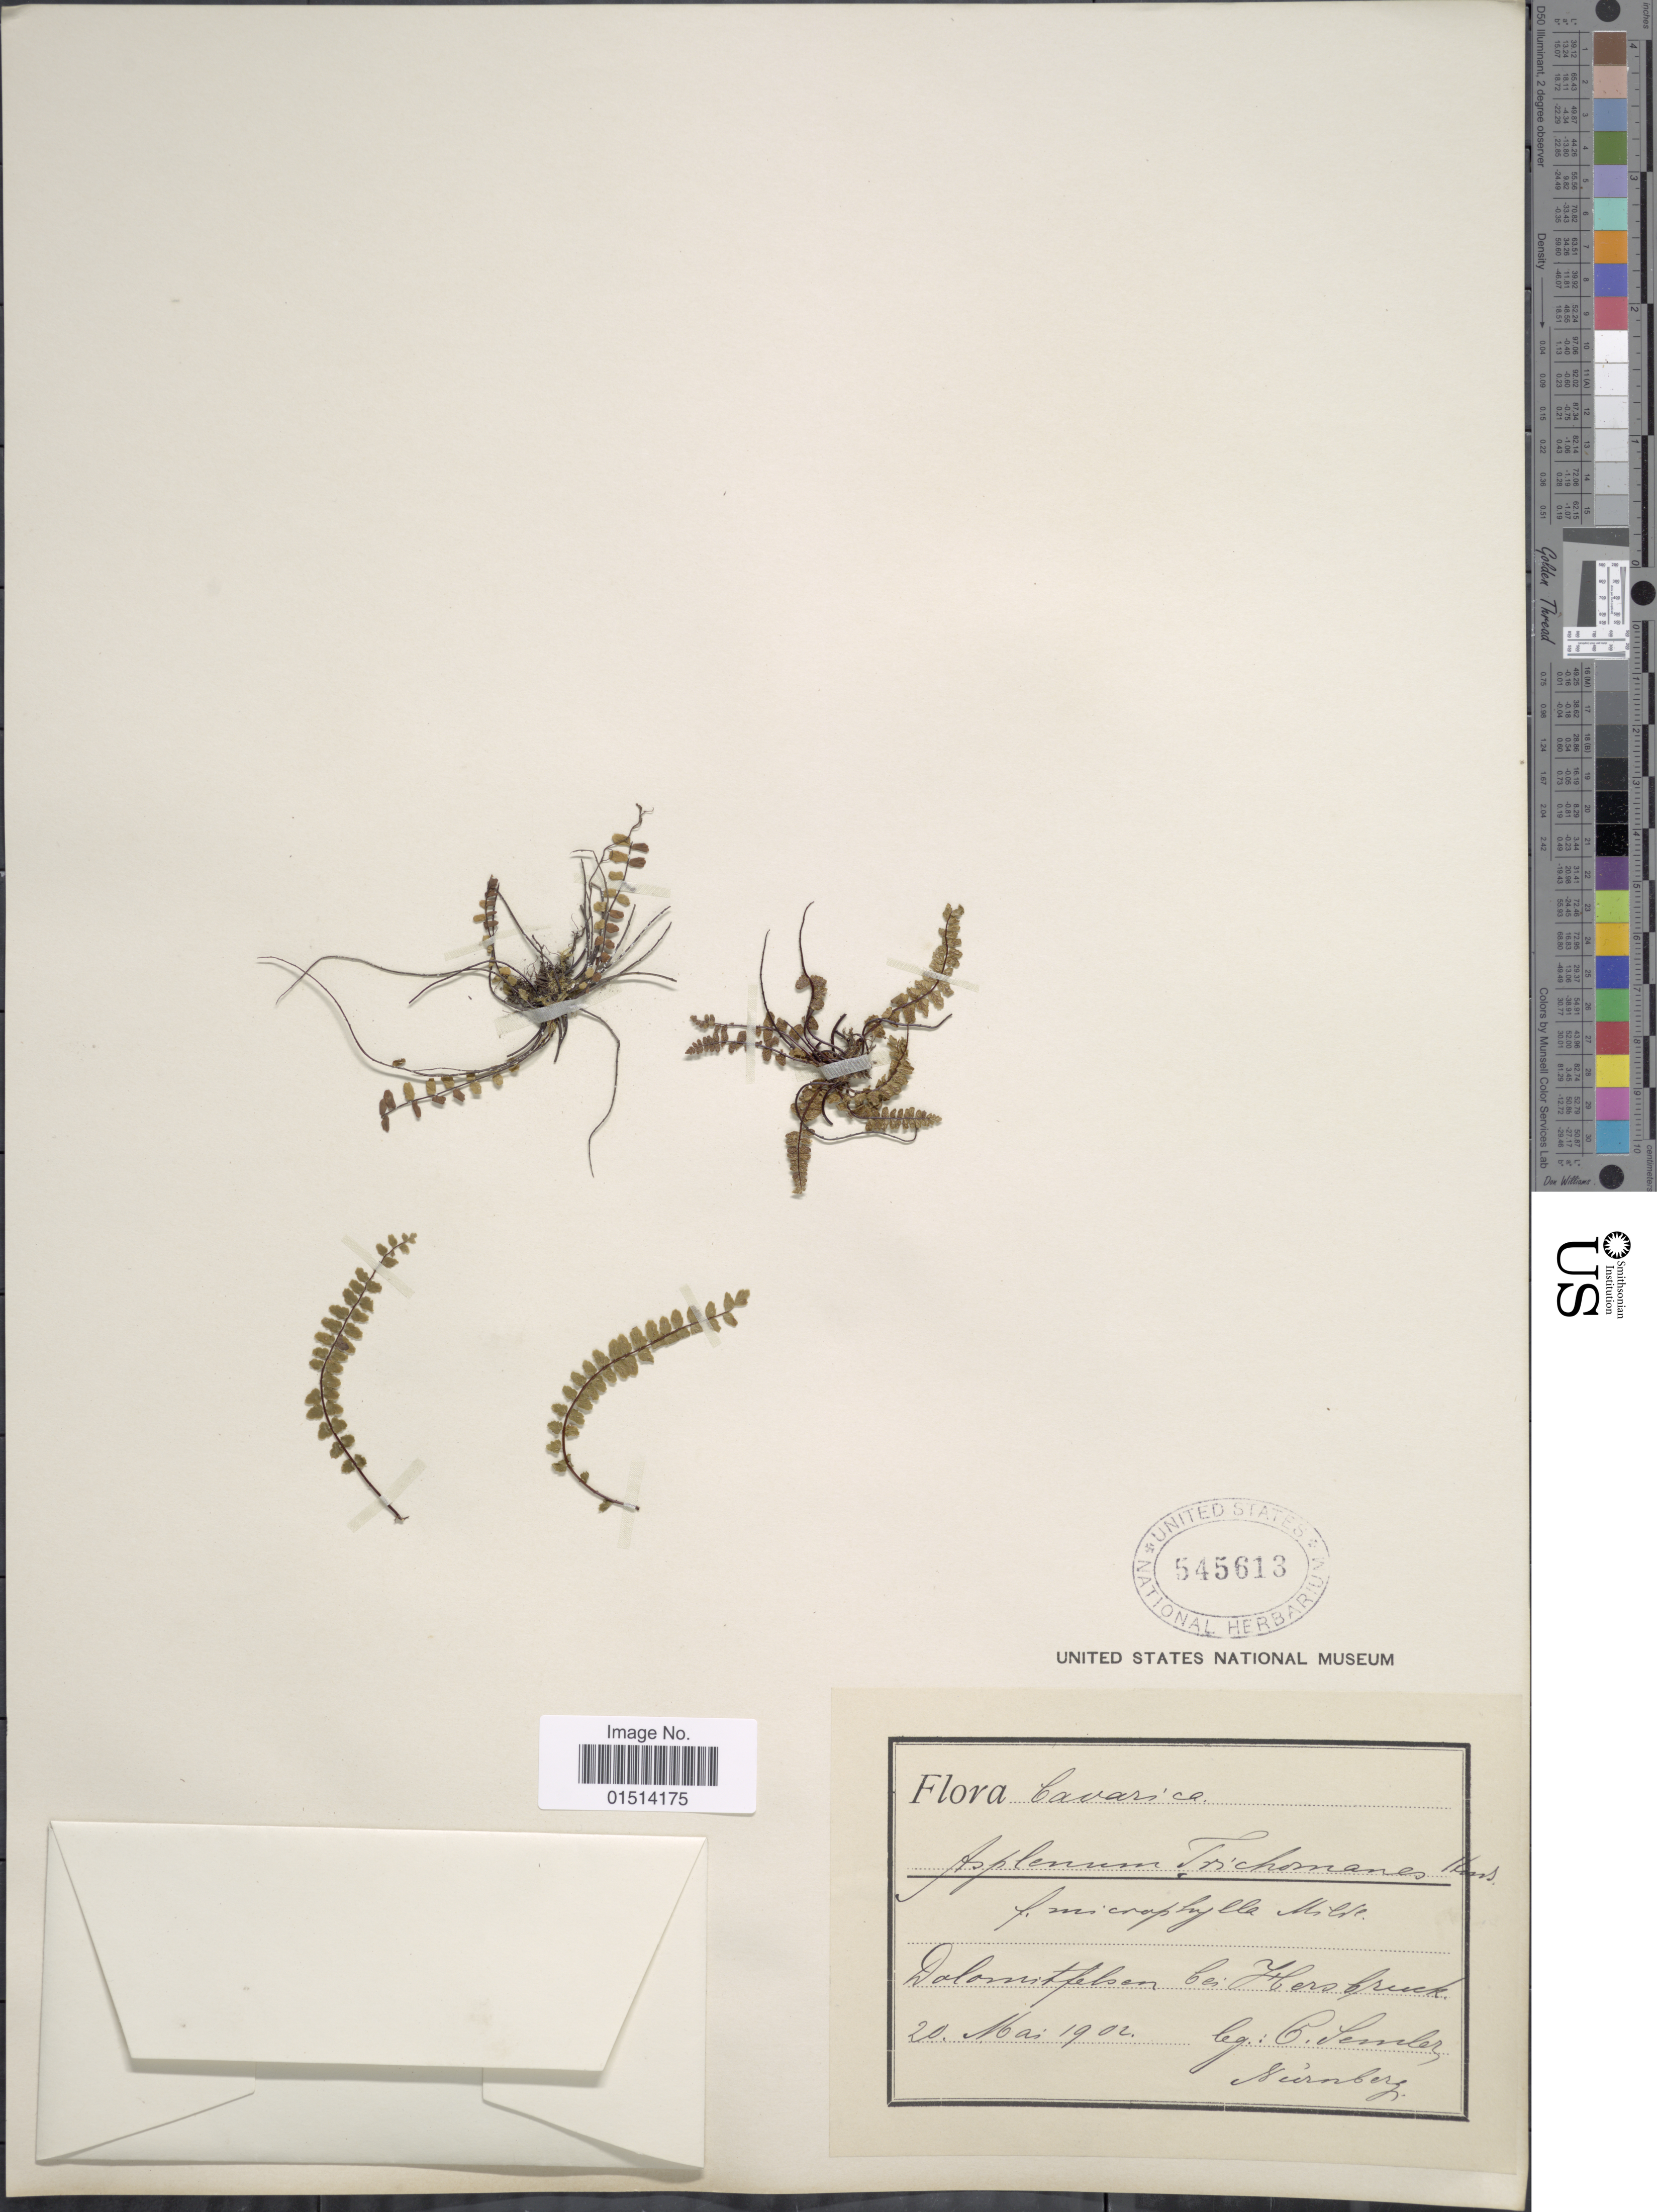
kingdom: Plantae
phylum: Tracheophyta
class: Polypodiopsida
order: Polypodiales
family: Aspleniaceae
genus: Asplenium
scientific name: Asplenium trichomanes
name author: L.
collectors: C. Semler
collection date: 1902-05-20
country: Germany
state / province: Bayern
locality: Bavaria, Dolomitfelson bei Herobruck [interpreted]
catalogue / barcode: US 545613